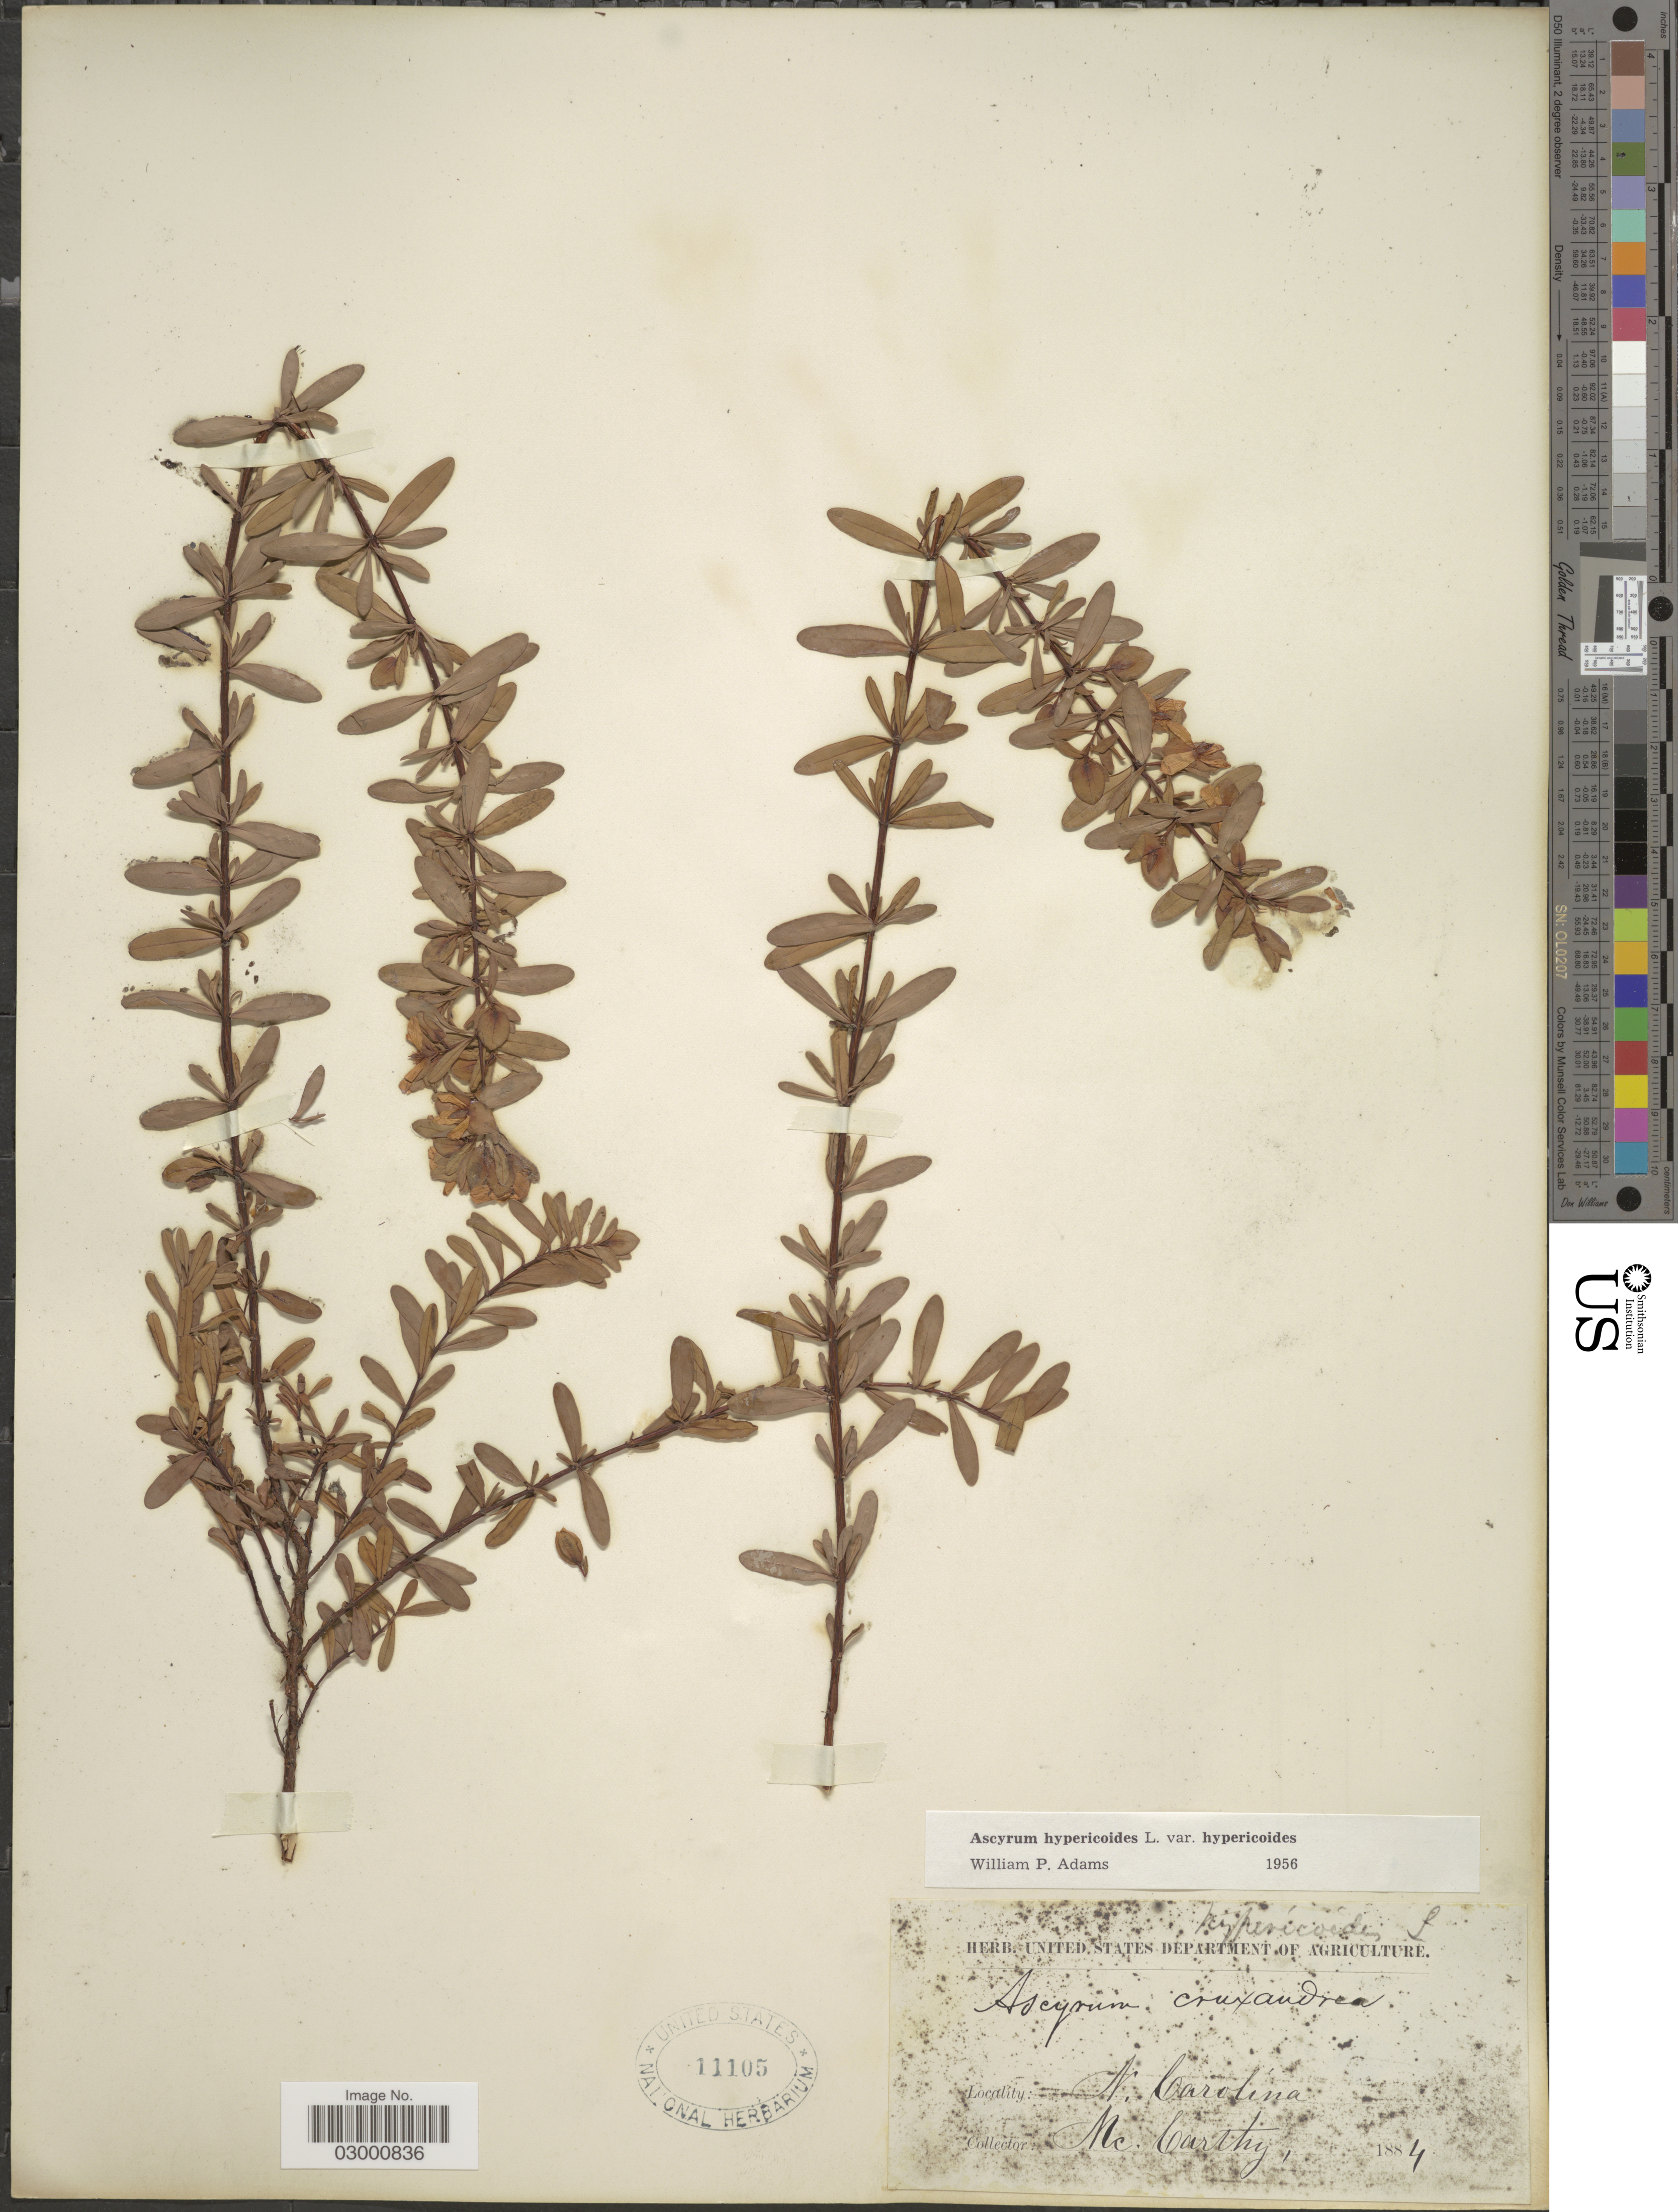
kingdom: Plantae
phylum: Tracheophyta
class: Magnoliopsida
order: Malpighiales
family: Hypericaceae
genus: Hypericum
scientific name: Hypericum hypericoides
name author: (L.) Crantz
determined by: Strong, Mark T., (BOT), Smithsonian Institution - National Museum of Natural History (UNITED STATES)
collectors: -- McCarthy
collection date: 1884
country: United States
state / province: North Carolina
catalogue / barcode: US 11105